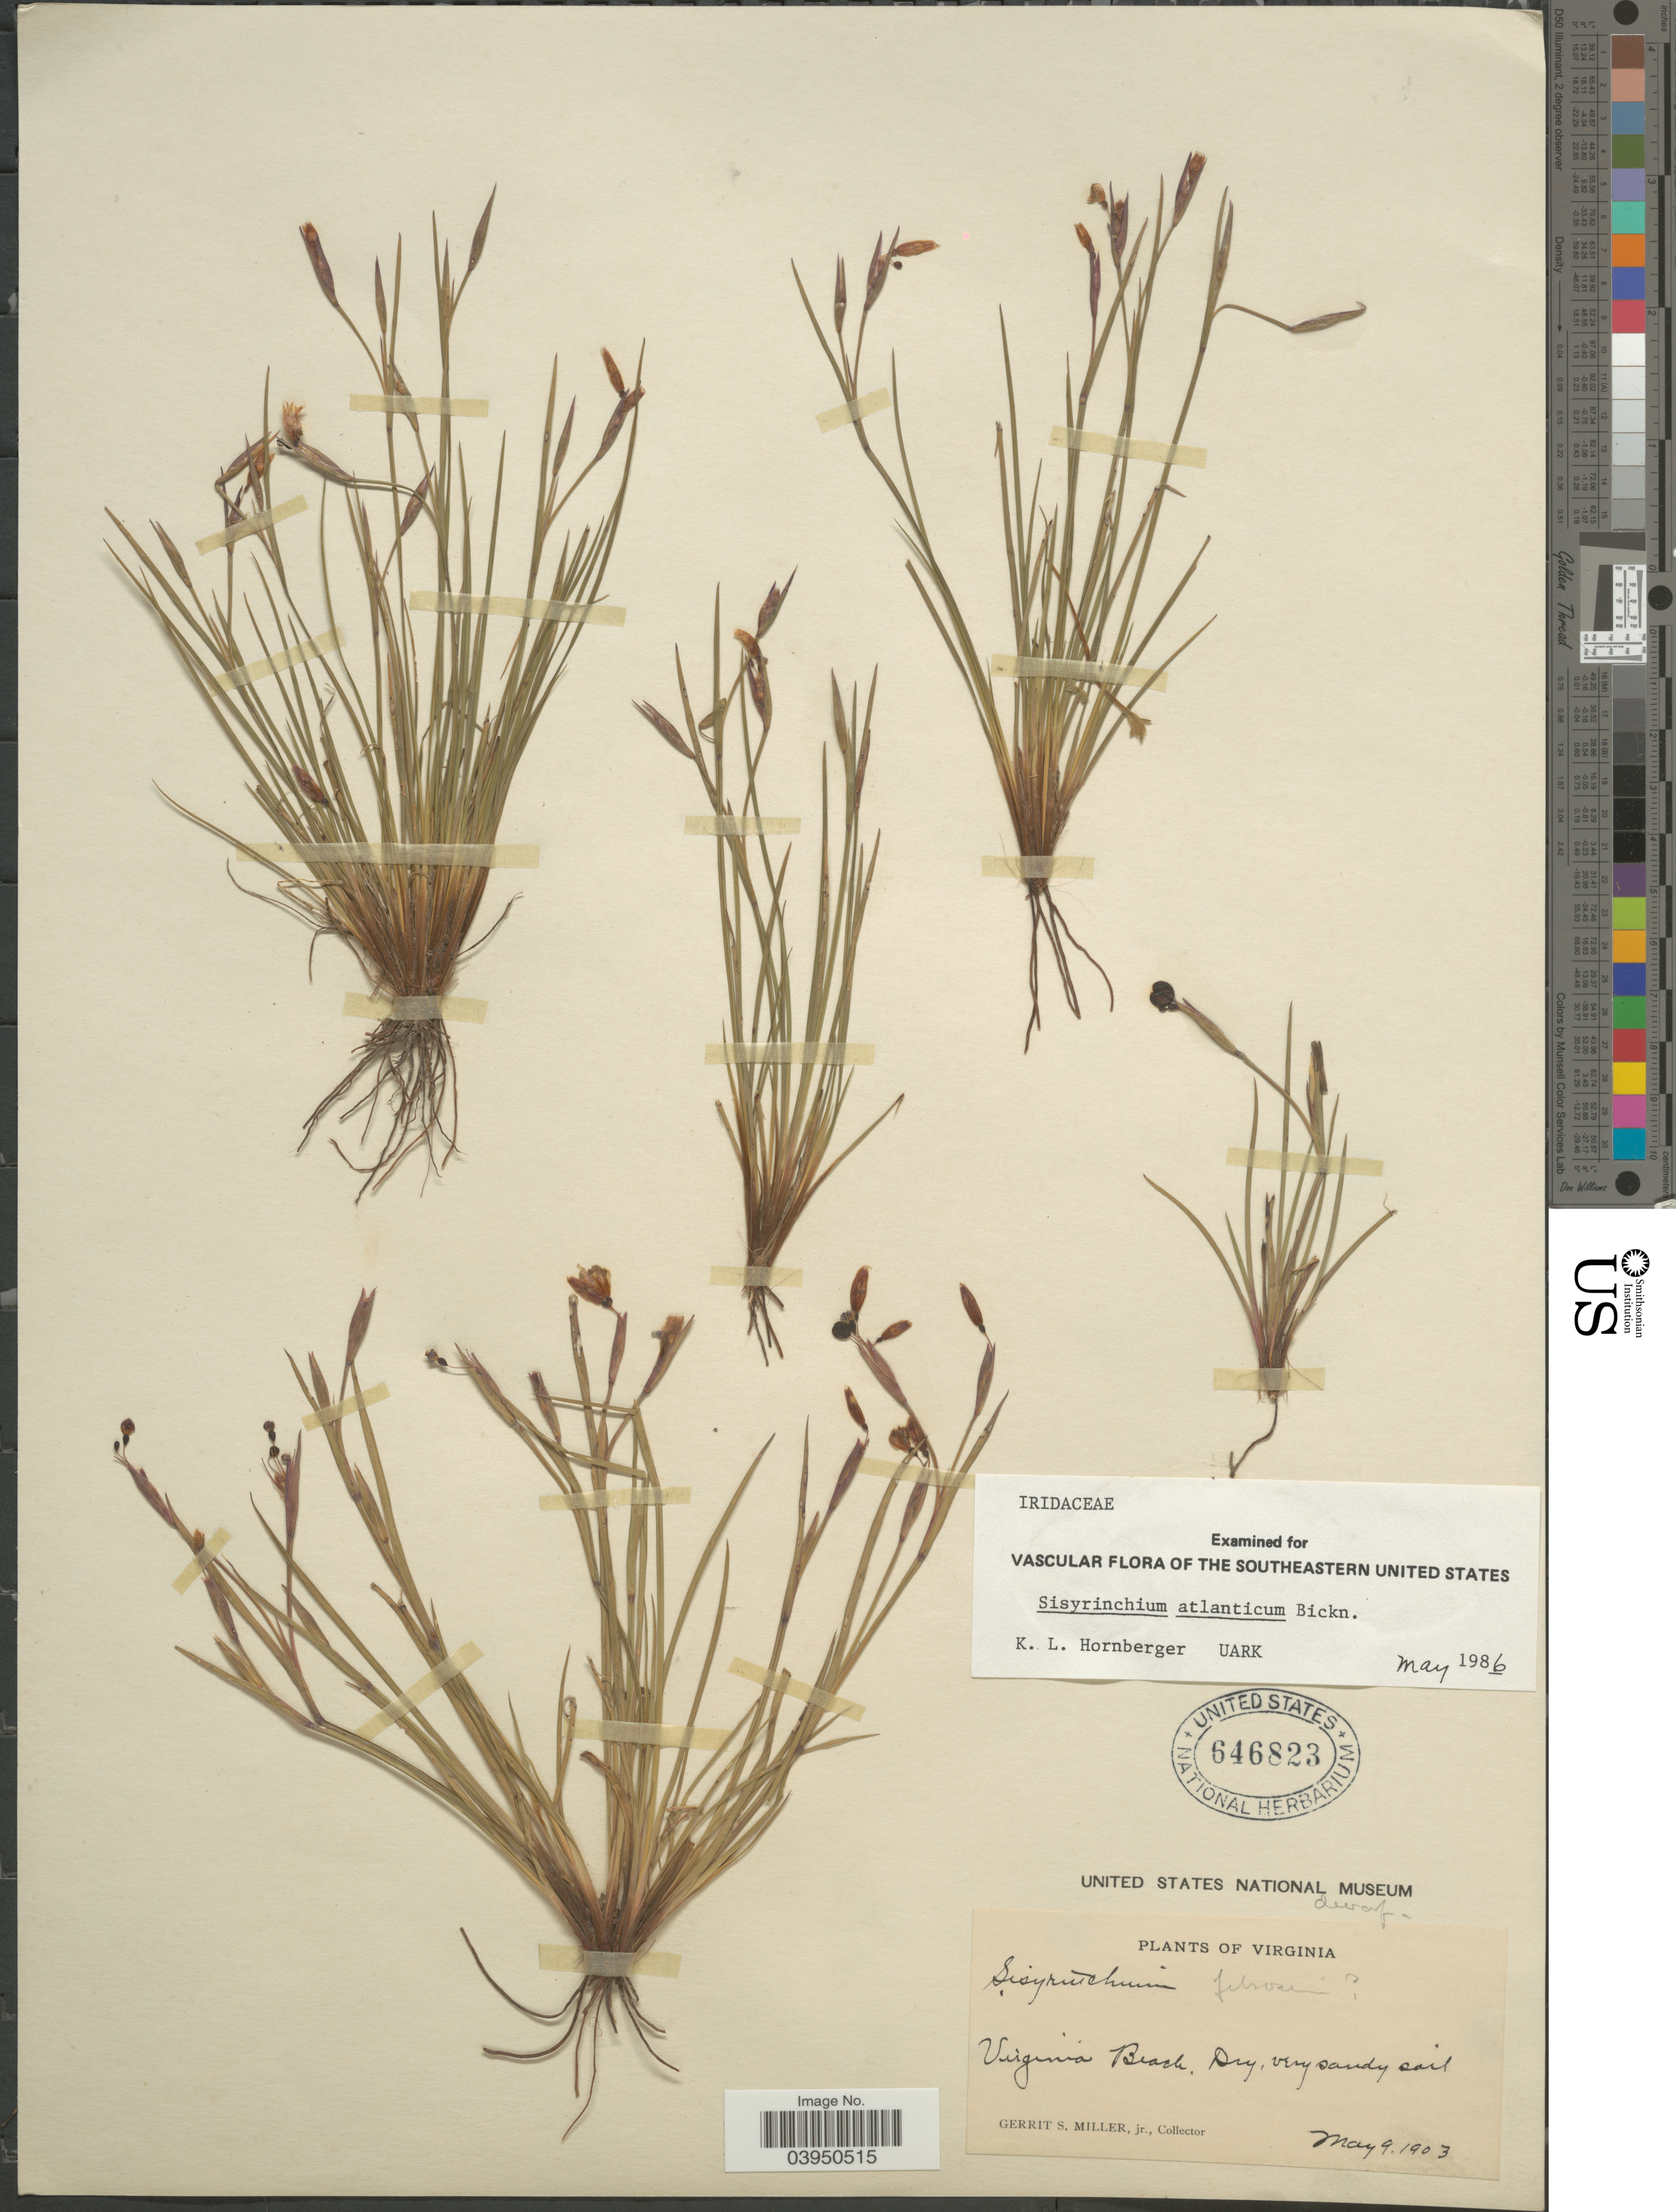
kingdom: Plantae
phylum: Tracheophyta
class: Liliopsida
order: Asparagales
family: Iridaceae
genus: Sisyrinchium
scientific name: Sisyrinchium atlanticum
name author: E.P. Bicknell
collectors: G. S. Miller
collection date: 1903-05-09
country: United States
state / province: Virginia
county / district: City of Virginia Beach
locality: Virginia Beach.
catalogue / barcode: US 646823